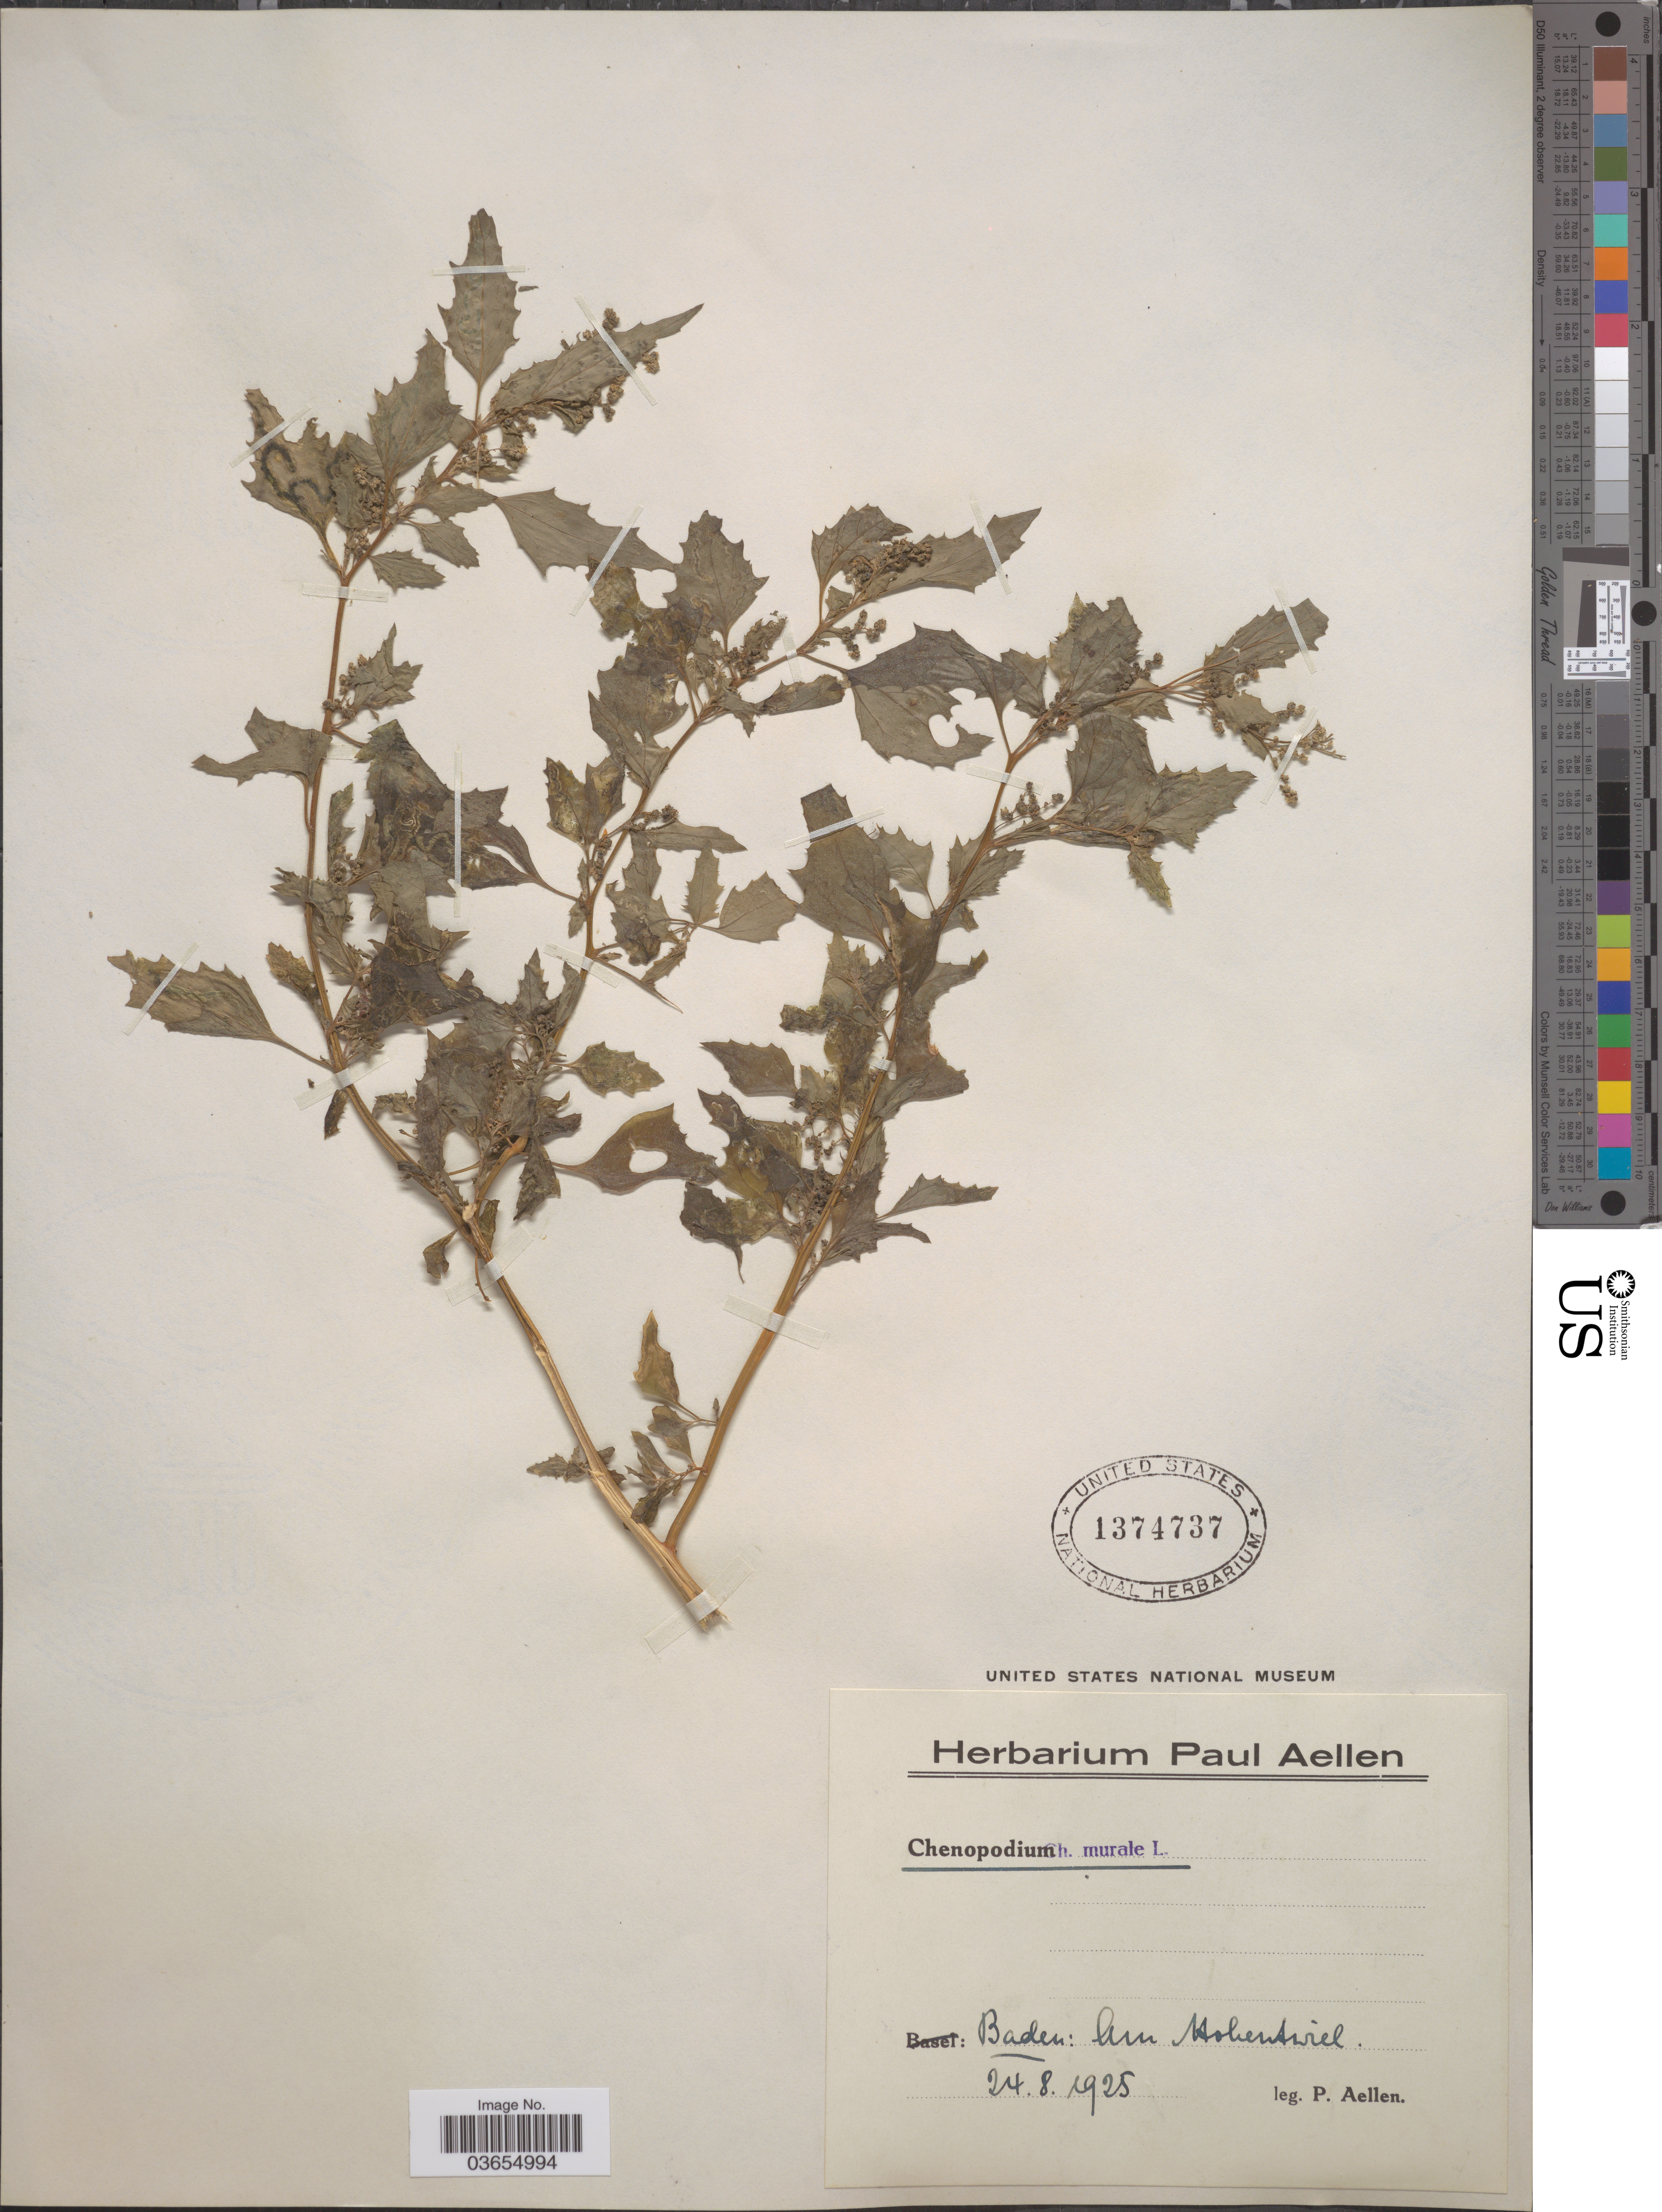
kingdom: Plantae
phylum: Tracheophyta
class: Magnoliopsida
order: Caryophyllales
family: Amaranthaceae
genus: Chenopodium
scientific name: Chenopodium murale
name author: L.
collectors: P. Aellen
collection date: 1925-08-24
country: Germany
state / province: Baden-Württemberg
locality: Baden: Am Hohentwiel.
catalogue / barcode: US 1374737